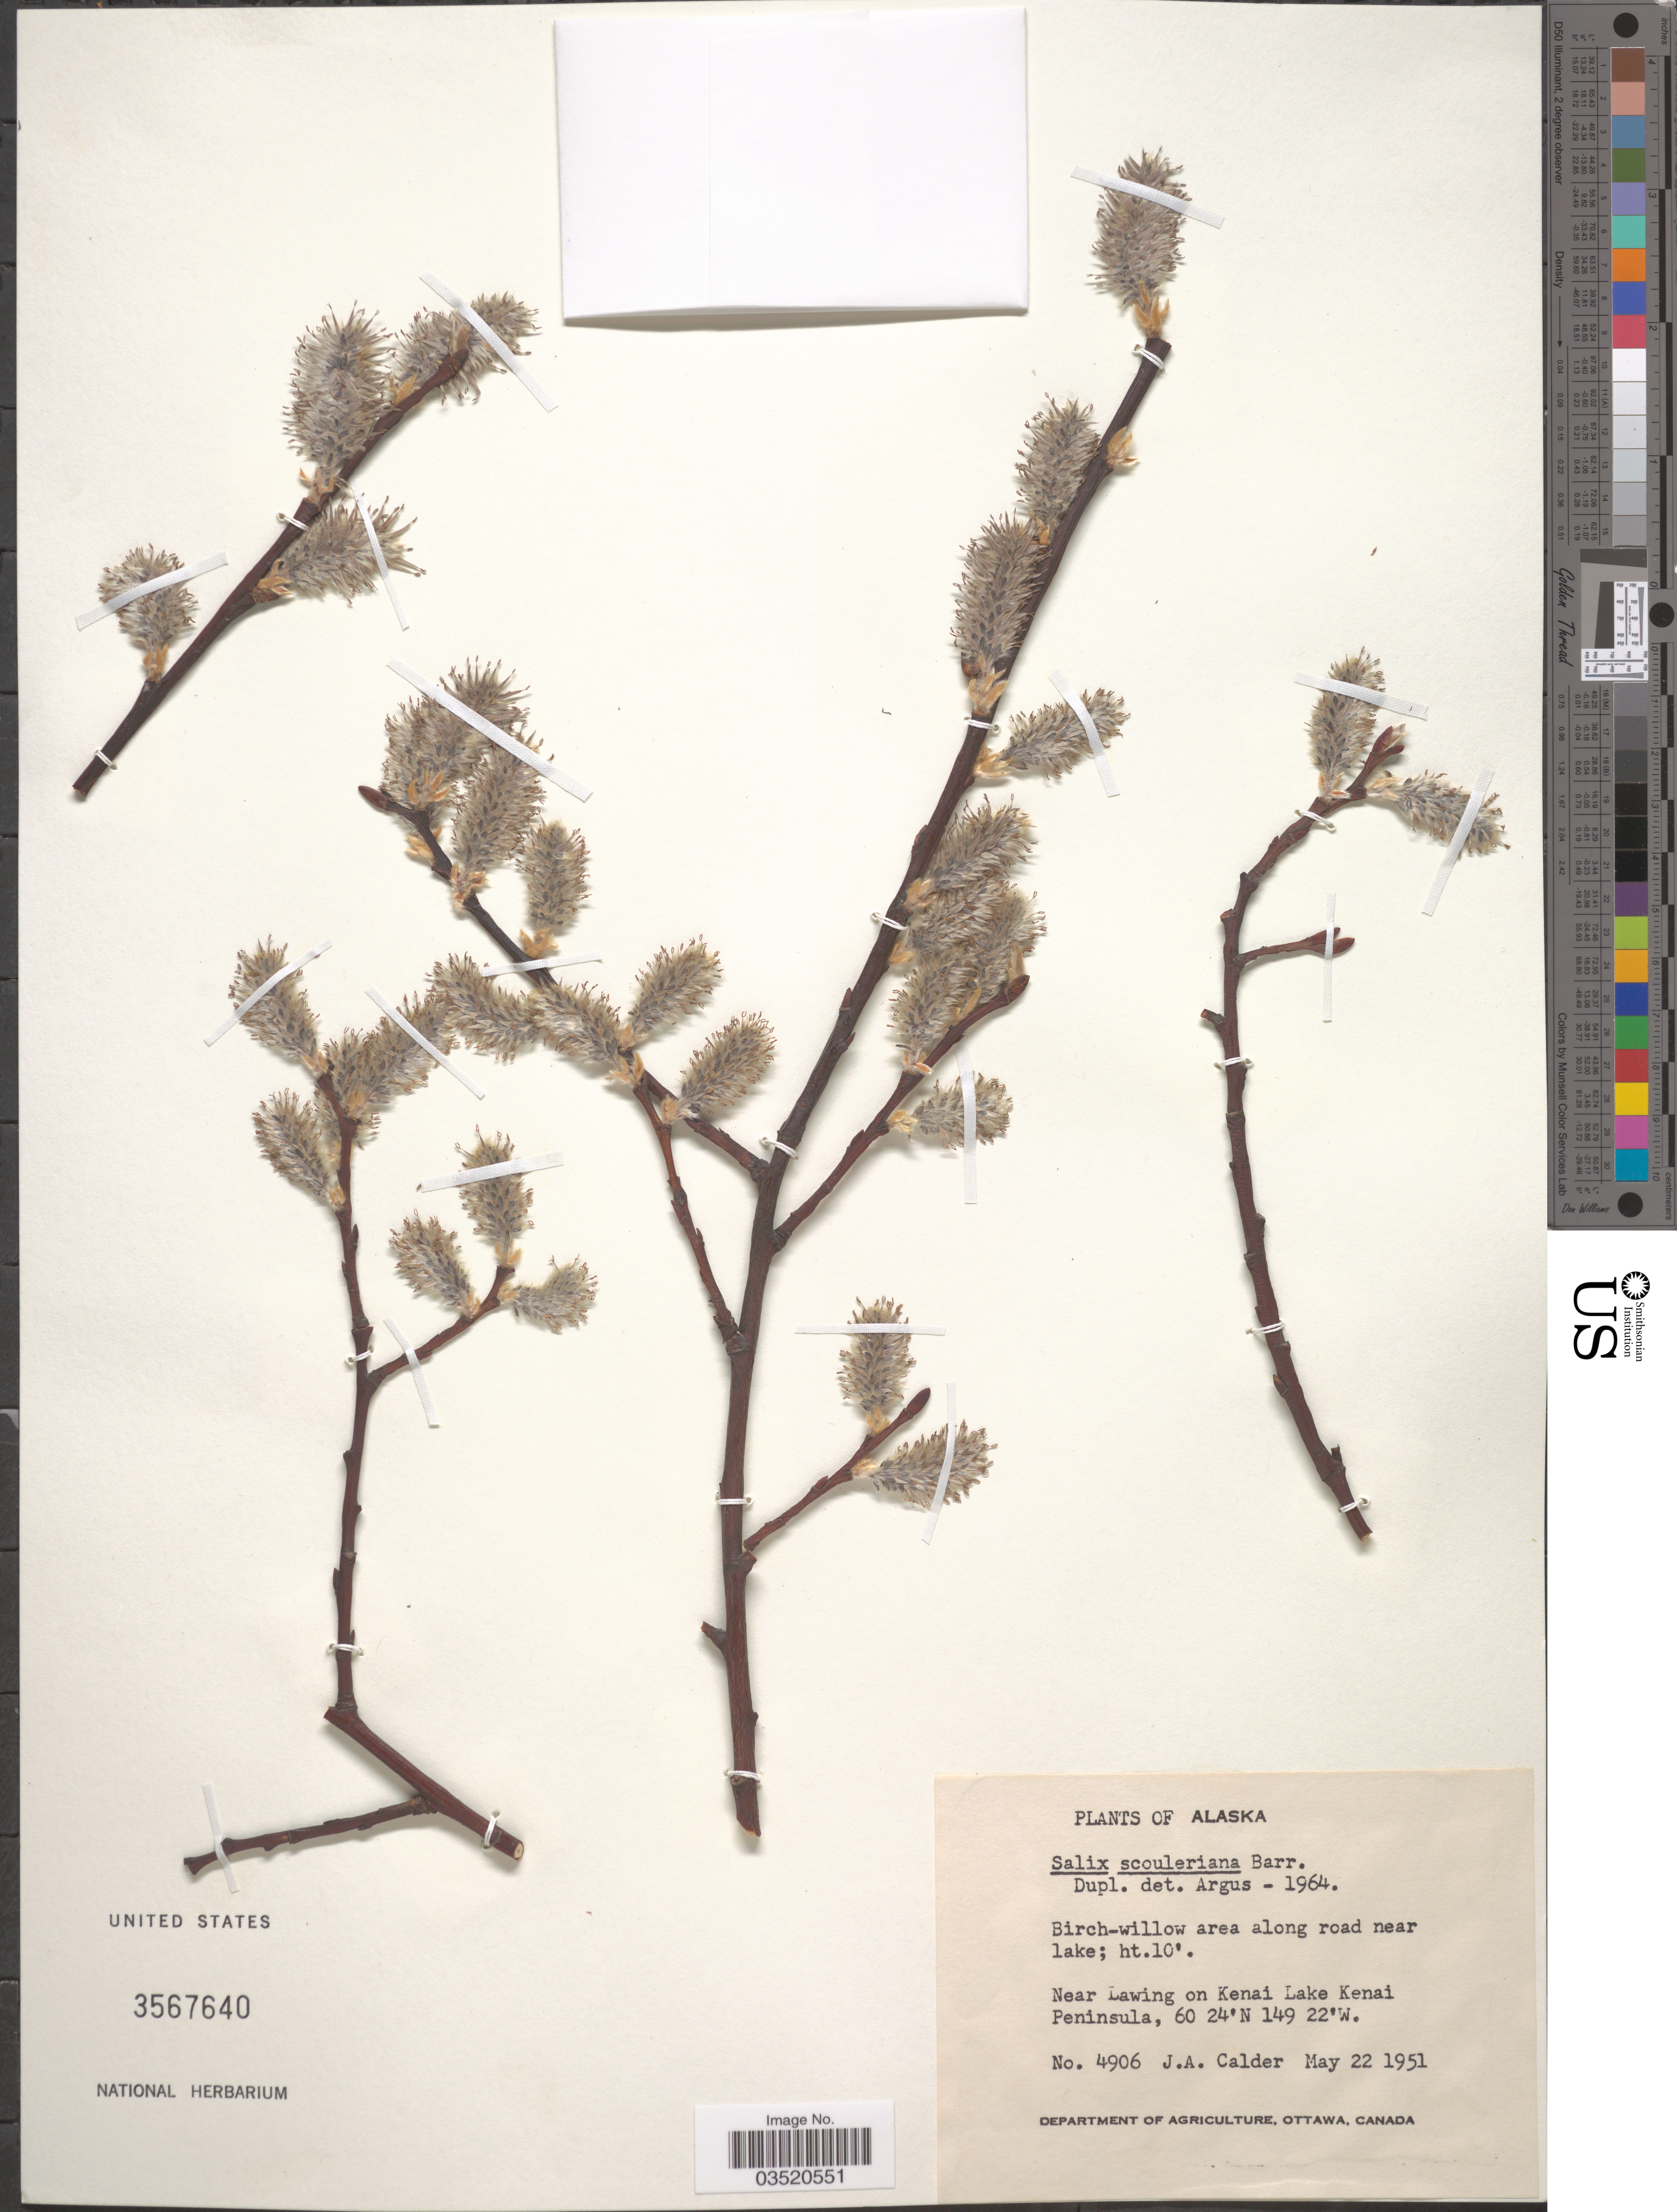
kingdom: Plantae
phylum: Tracheophyta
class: Magnoliopsida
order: Malpighiales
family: Salicaceae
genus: Salix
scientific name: Salix scouleriana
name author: Barratt ex Hook.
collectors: J. A. Calder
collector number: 4906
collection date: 1951-05-22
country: United States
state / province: Alaska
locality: Birch-willow area along road near lake. Near Lawing on Kenai Lake Kenai Peninsula.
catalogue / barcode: US 3567640